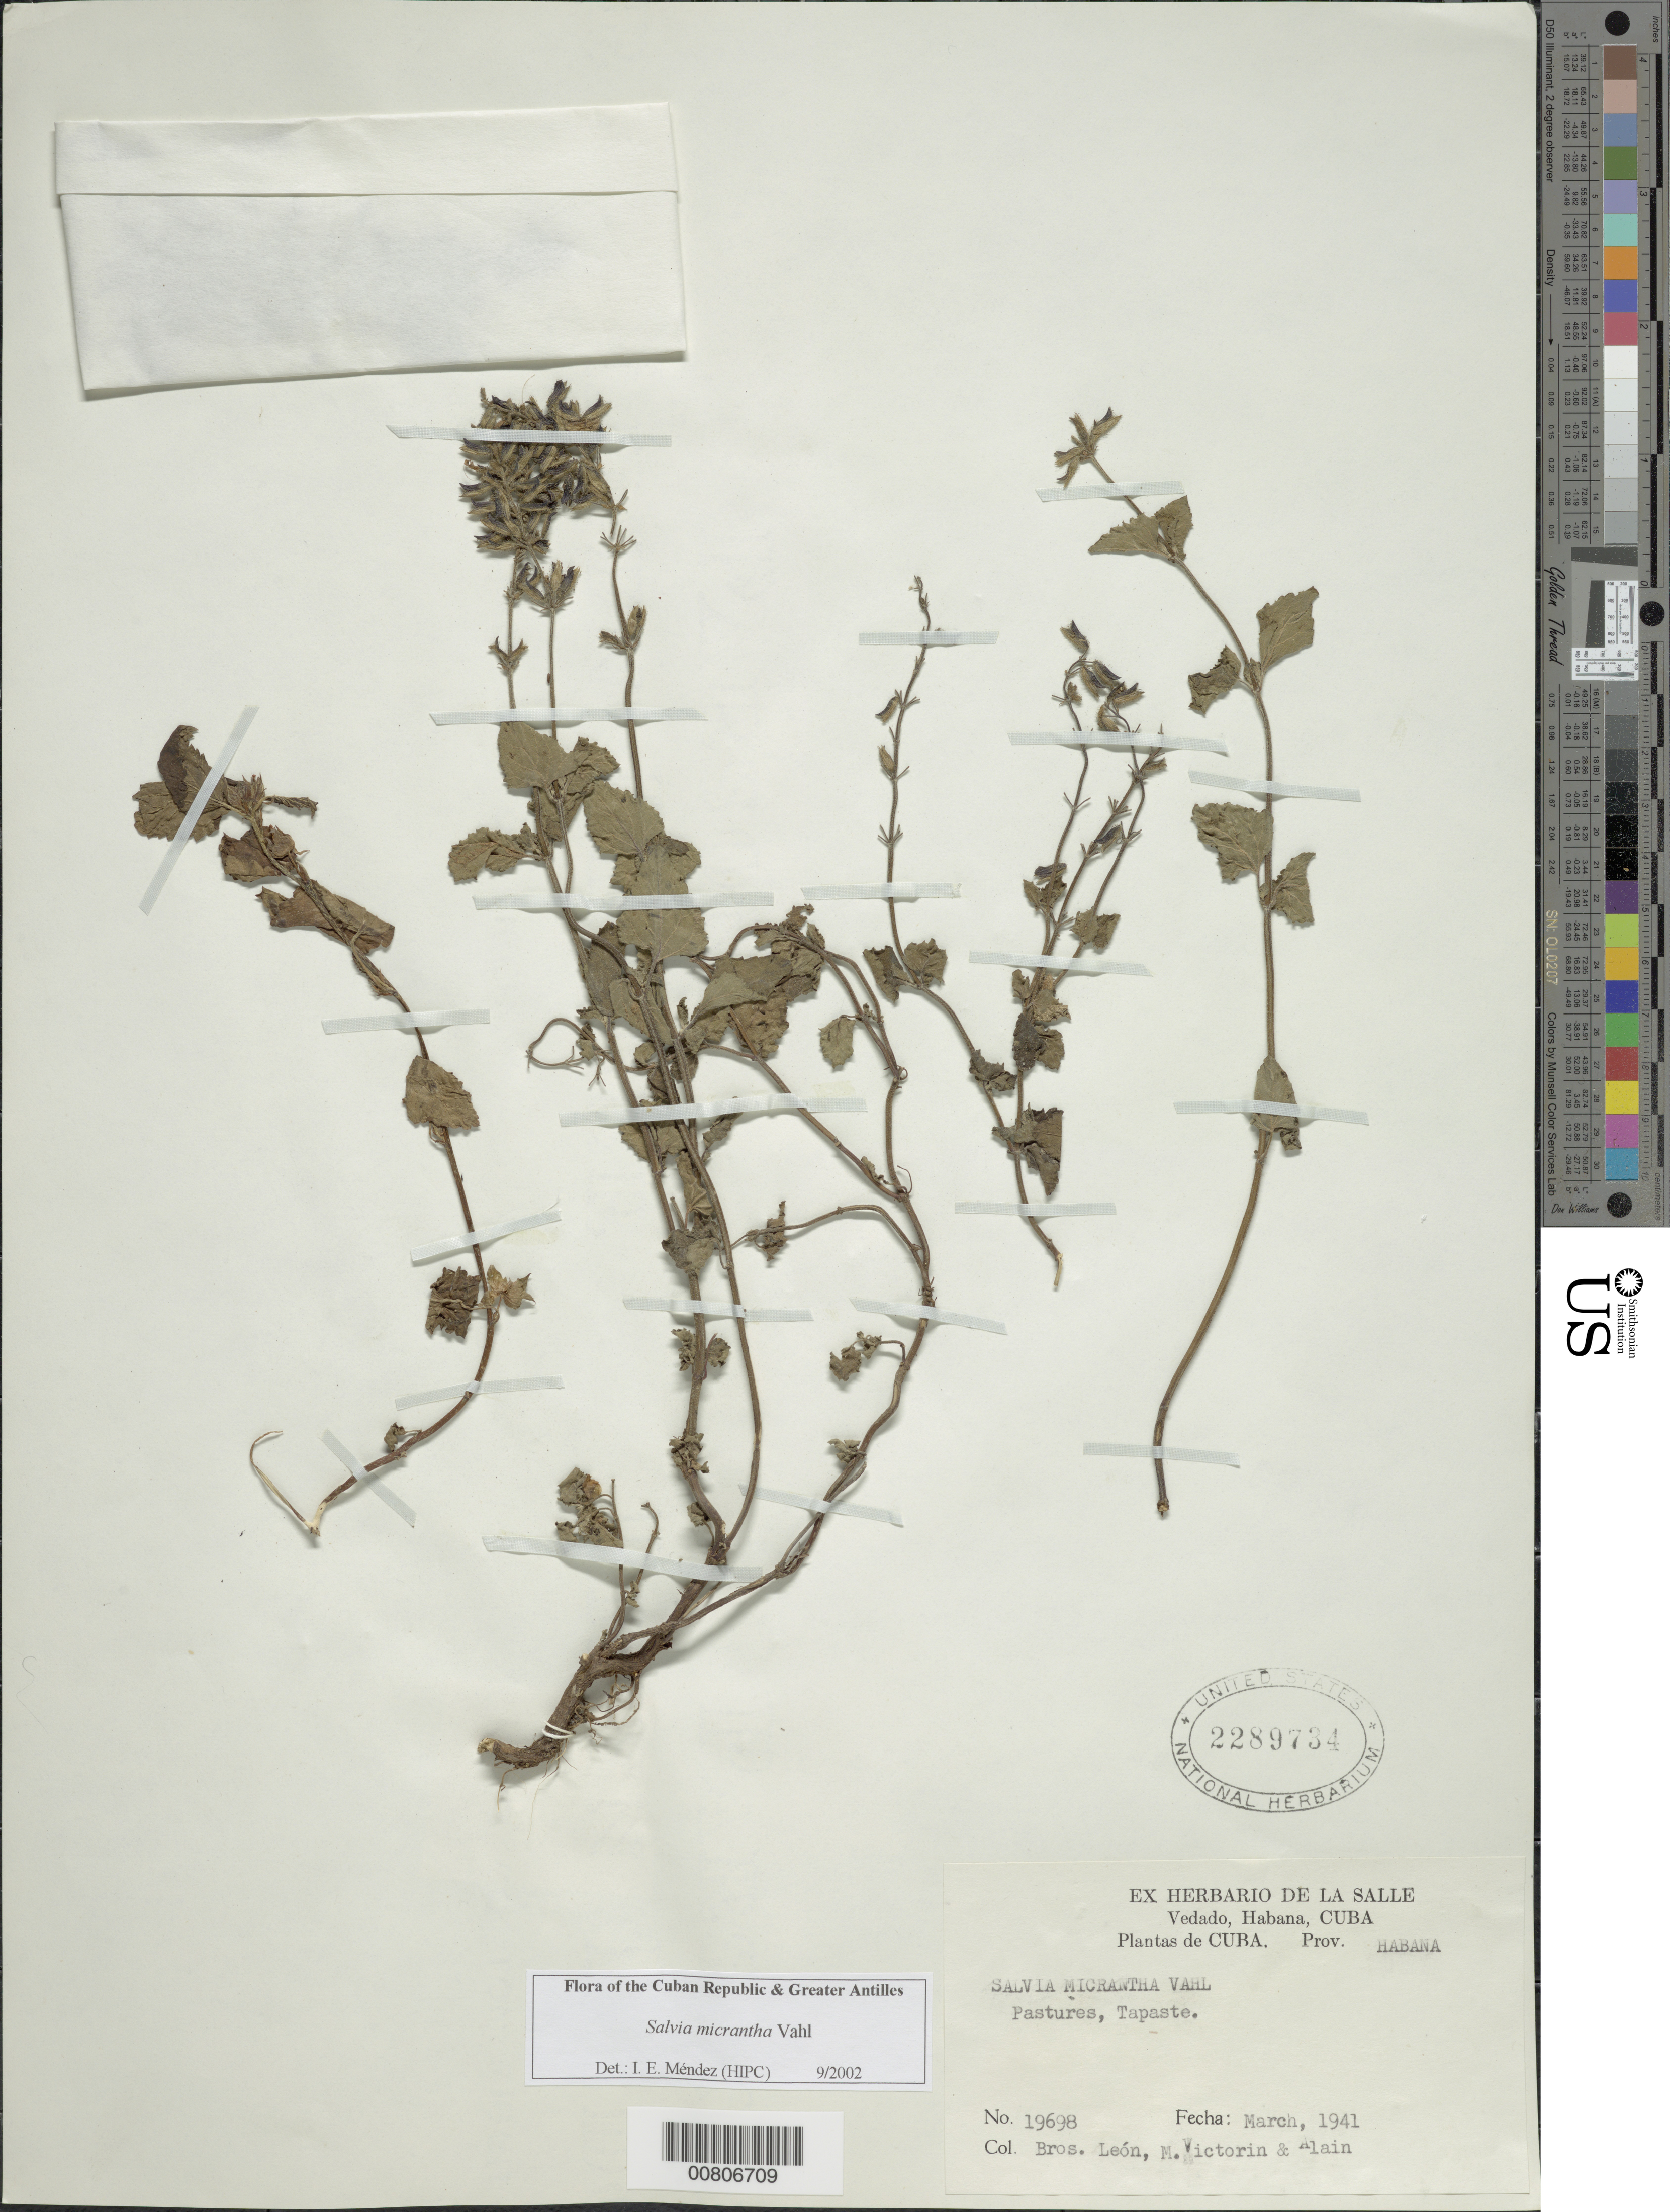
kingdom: Plantae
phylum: Tracheophyta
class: Magnoliopsida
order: Lamiales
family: Lamiaceae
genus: Salvia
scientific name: Salvia micrantha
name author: Vahl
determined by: Méndez, Isidro E., (HIPC)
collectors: Bro. León, F. Victorin & A. H. Liogier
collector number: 19698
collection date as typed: Mar 1941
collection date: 1941-03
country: Cuba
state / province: La Habana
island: Cuba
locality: Tapaste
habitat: Pastures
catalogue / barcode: US 2289734